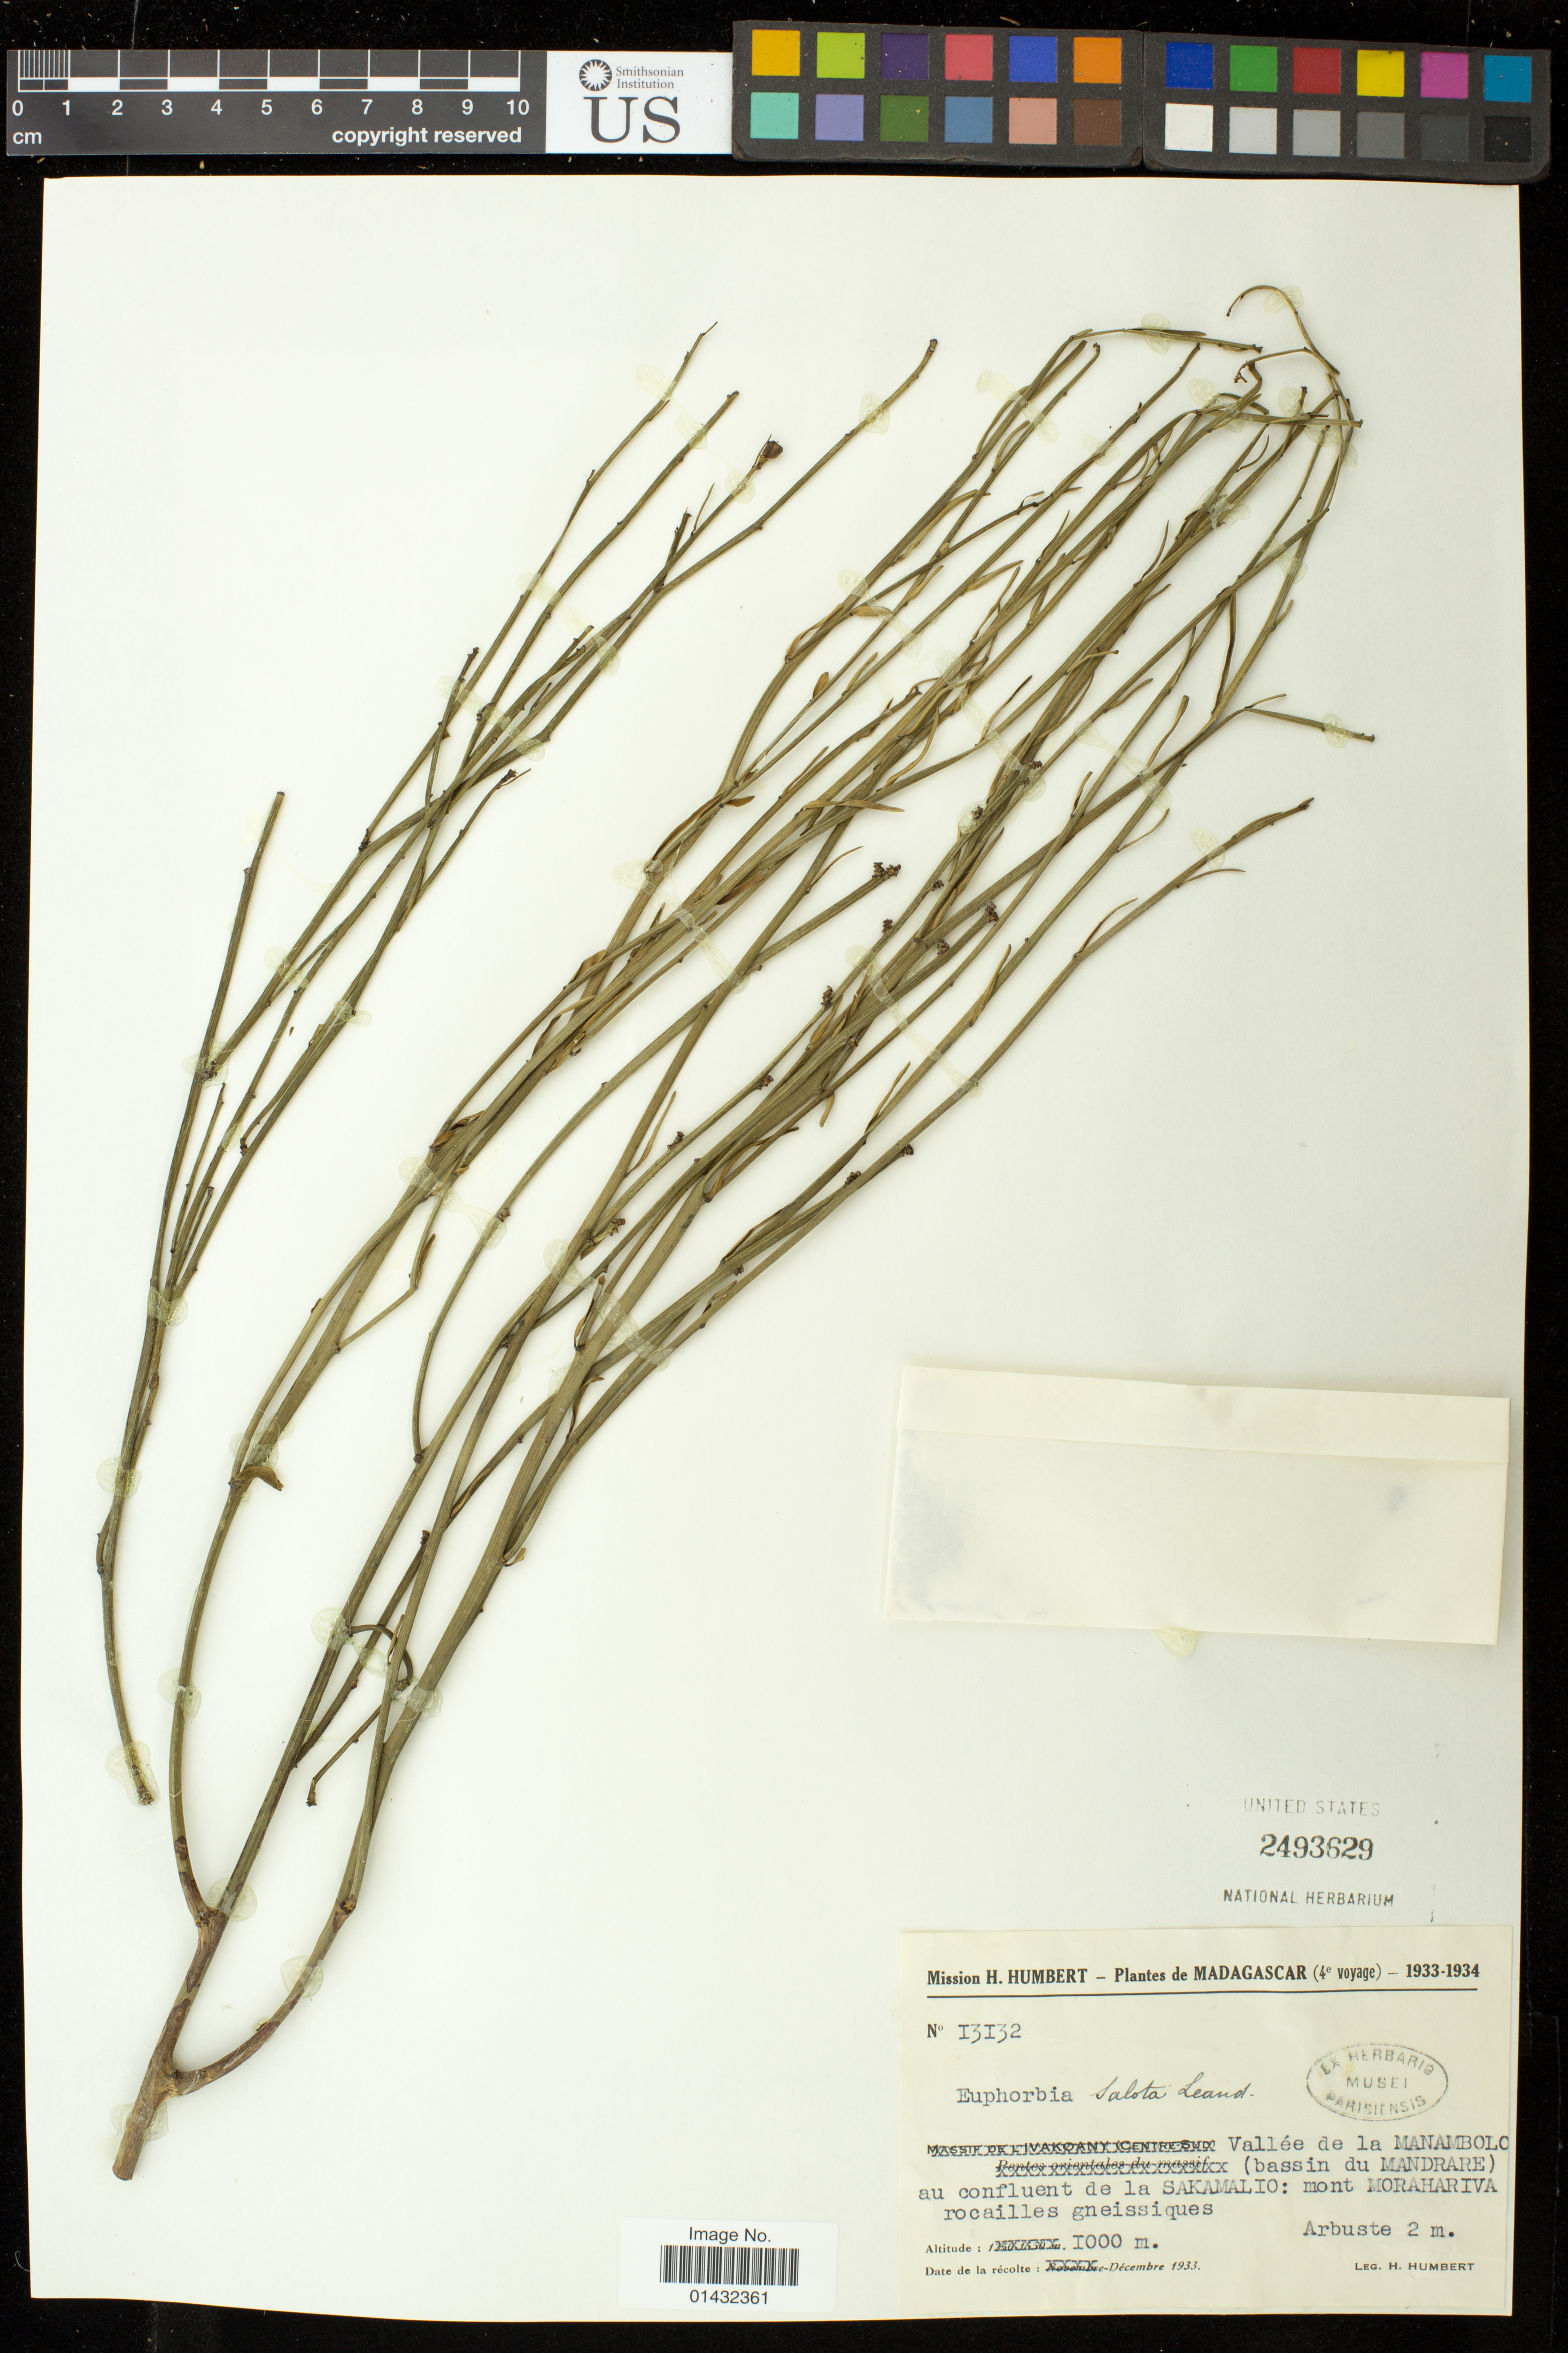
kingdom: Plantae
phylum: Tracheophyta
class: Magnoliopsida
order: Malpighiales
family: Euphorbiaceae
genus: Euphorbia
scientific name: Euphorbia salota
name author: Leandri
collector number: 13132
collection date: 1933-12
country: Madagascar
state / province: Anosy (?)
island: Madagascar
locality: Vallee de la Manambolo (bassin du Mandrare) au confluent de la Sakamalto: mont Morahariva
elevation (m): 1000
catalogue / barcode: US 2493629